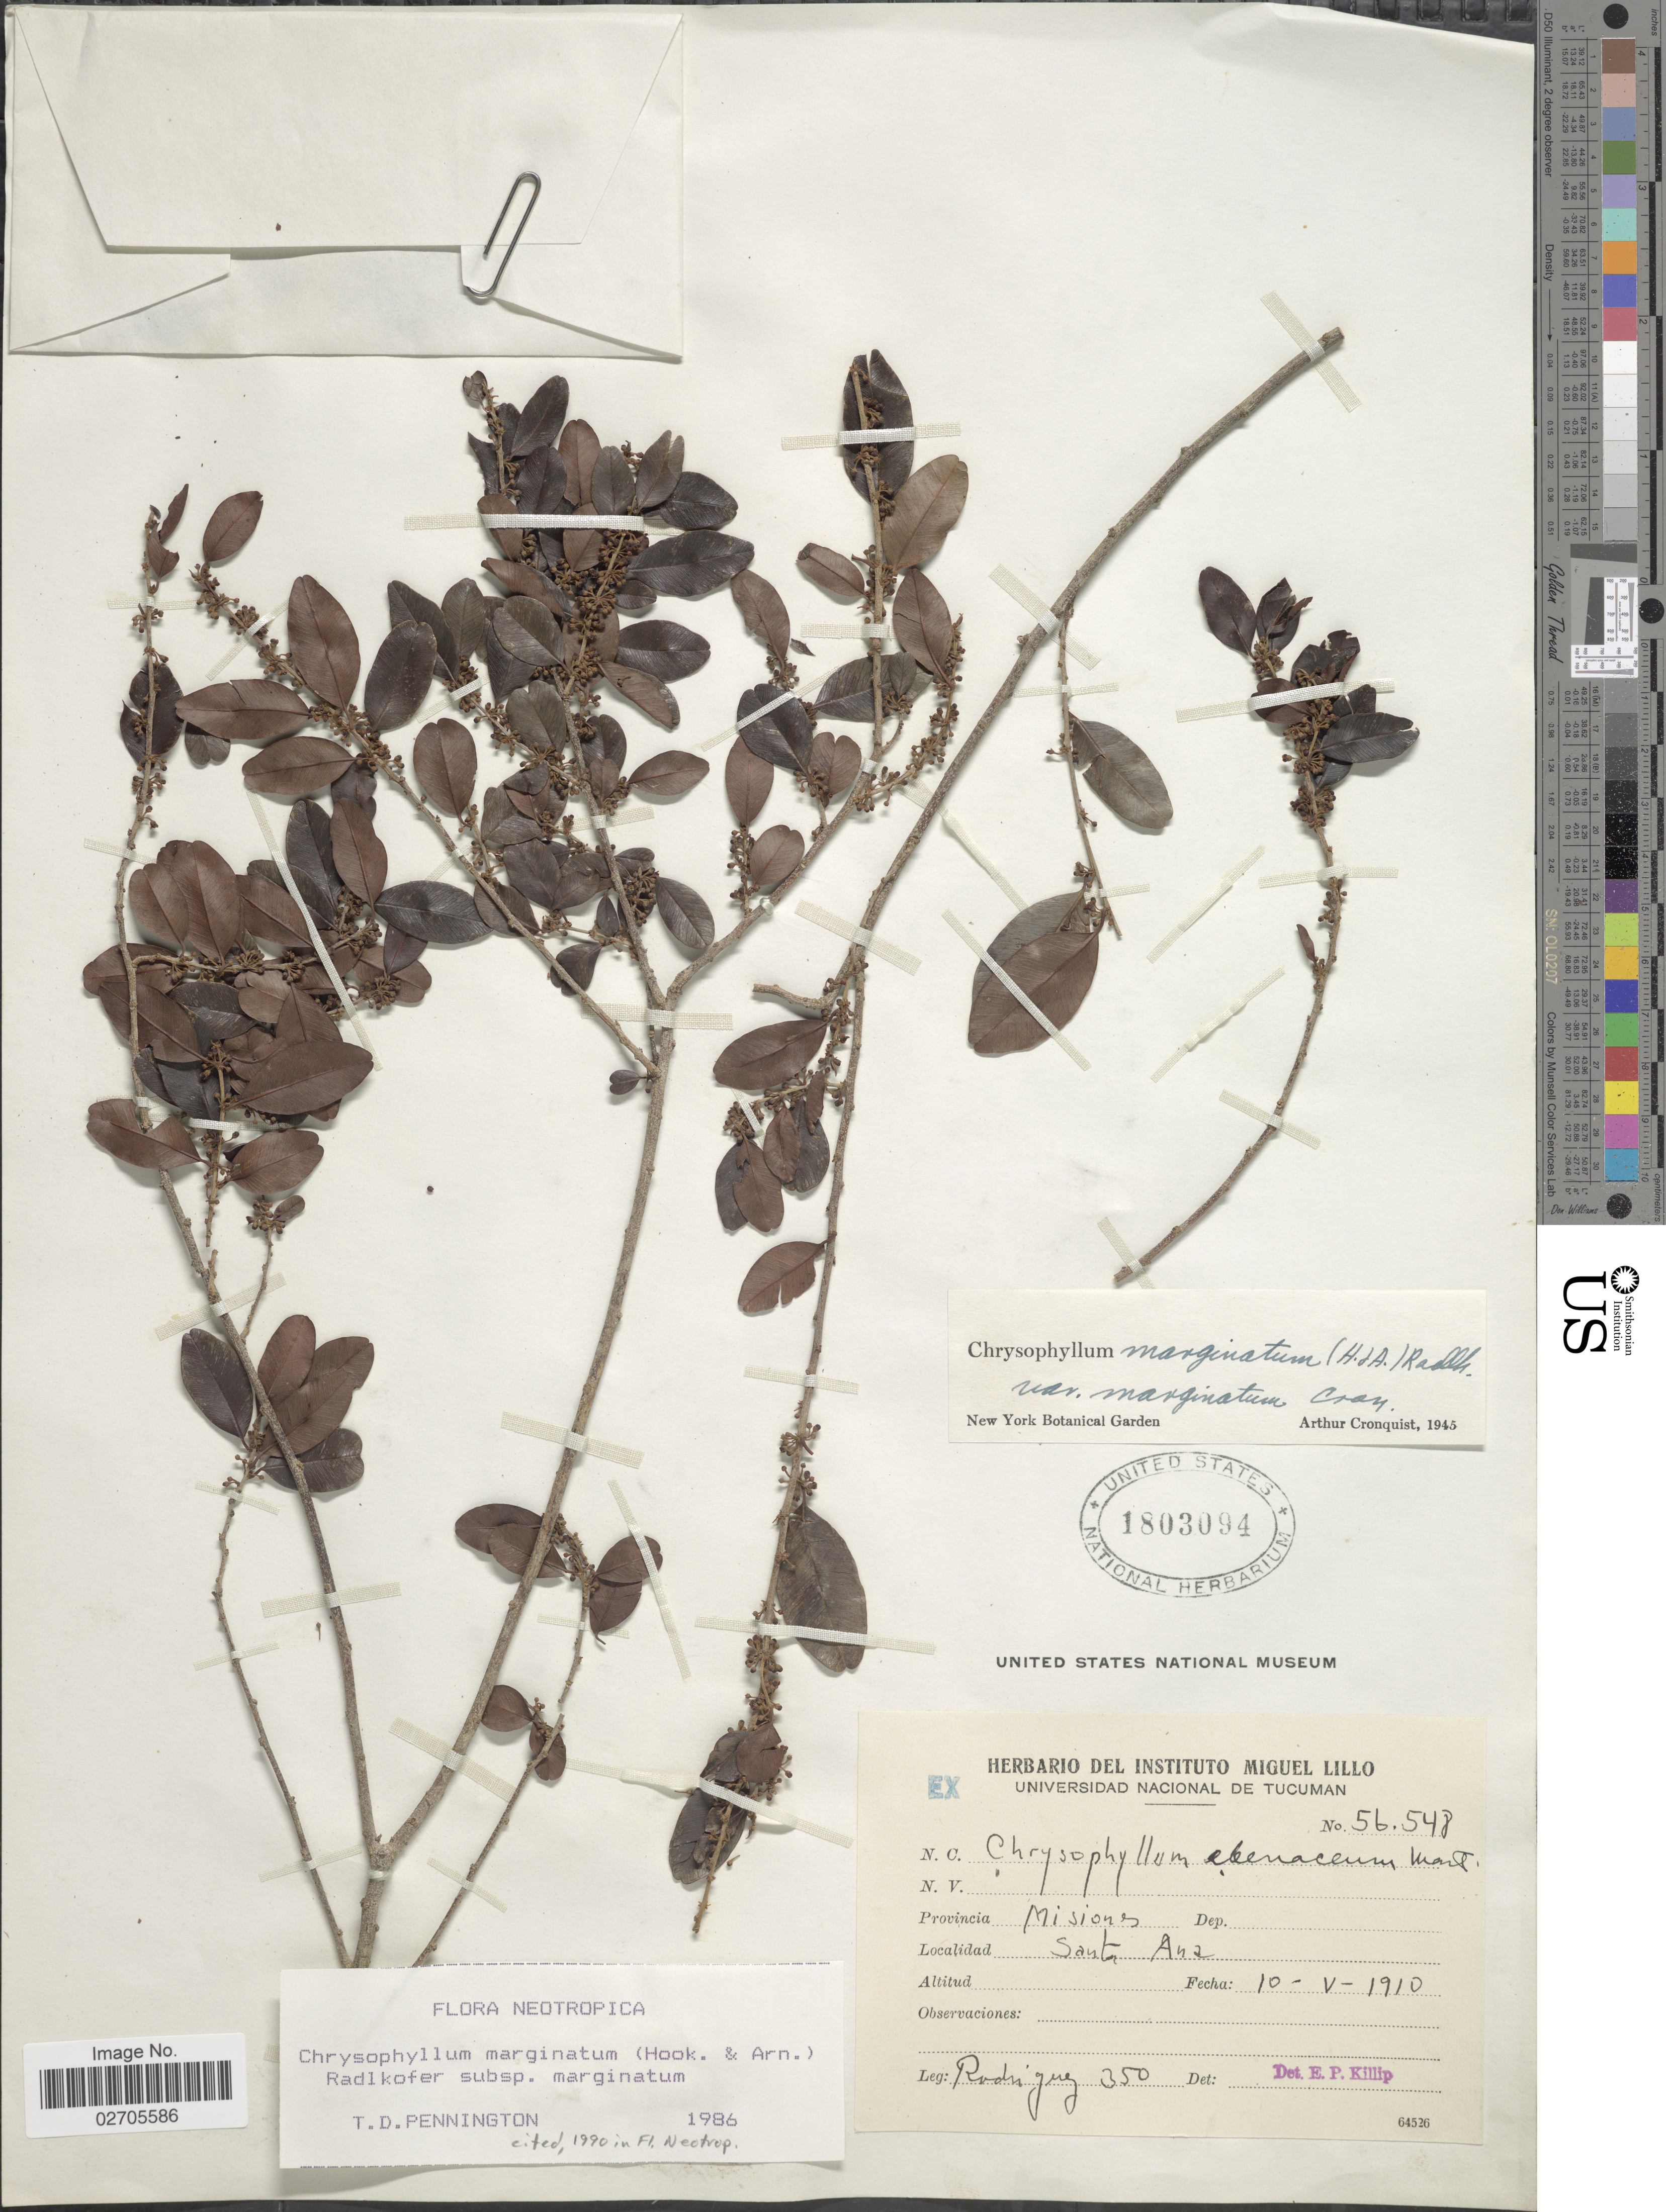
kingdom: Plantae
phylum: Tracheophyta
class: Magnoliopsida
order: Ericales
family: Sapotaceae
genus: Chrysophyllum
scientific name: Chrysophyllum marginatum subsp. marginatum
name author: (Hook. & Arn.) Radlk.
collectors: Rodriguez, --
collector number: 350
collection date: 1910-05-10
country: Argentina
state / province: Misiones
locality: Santa Ana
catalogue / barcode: US 1803094